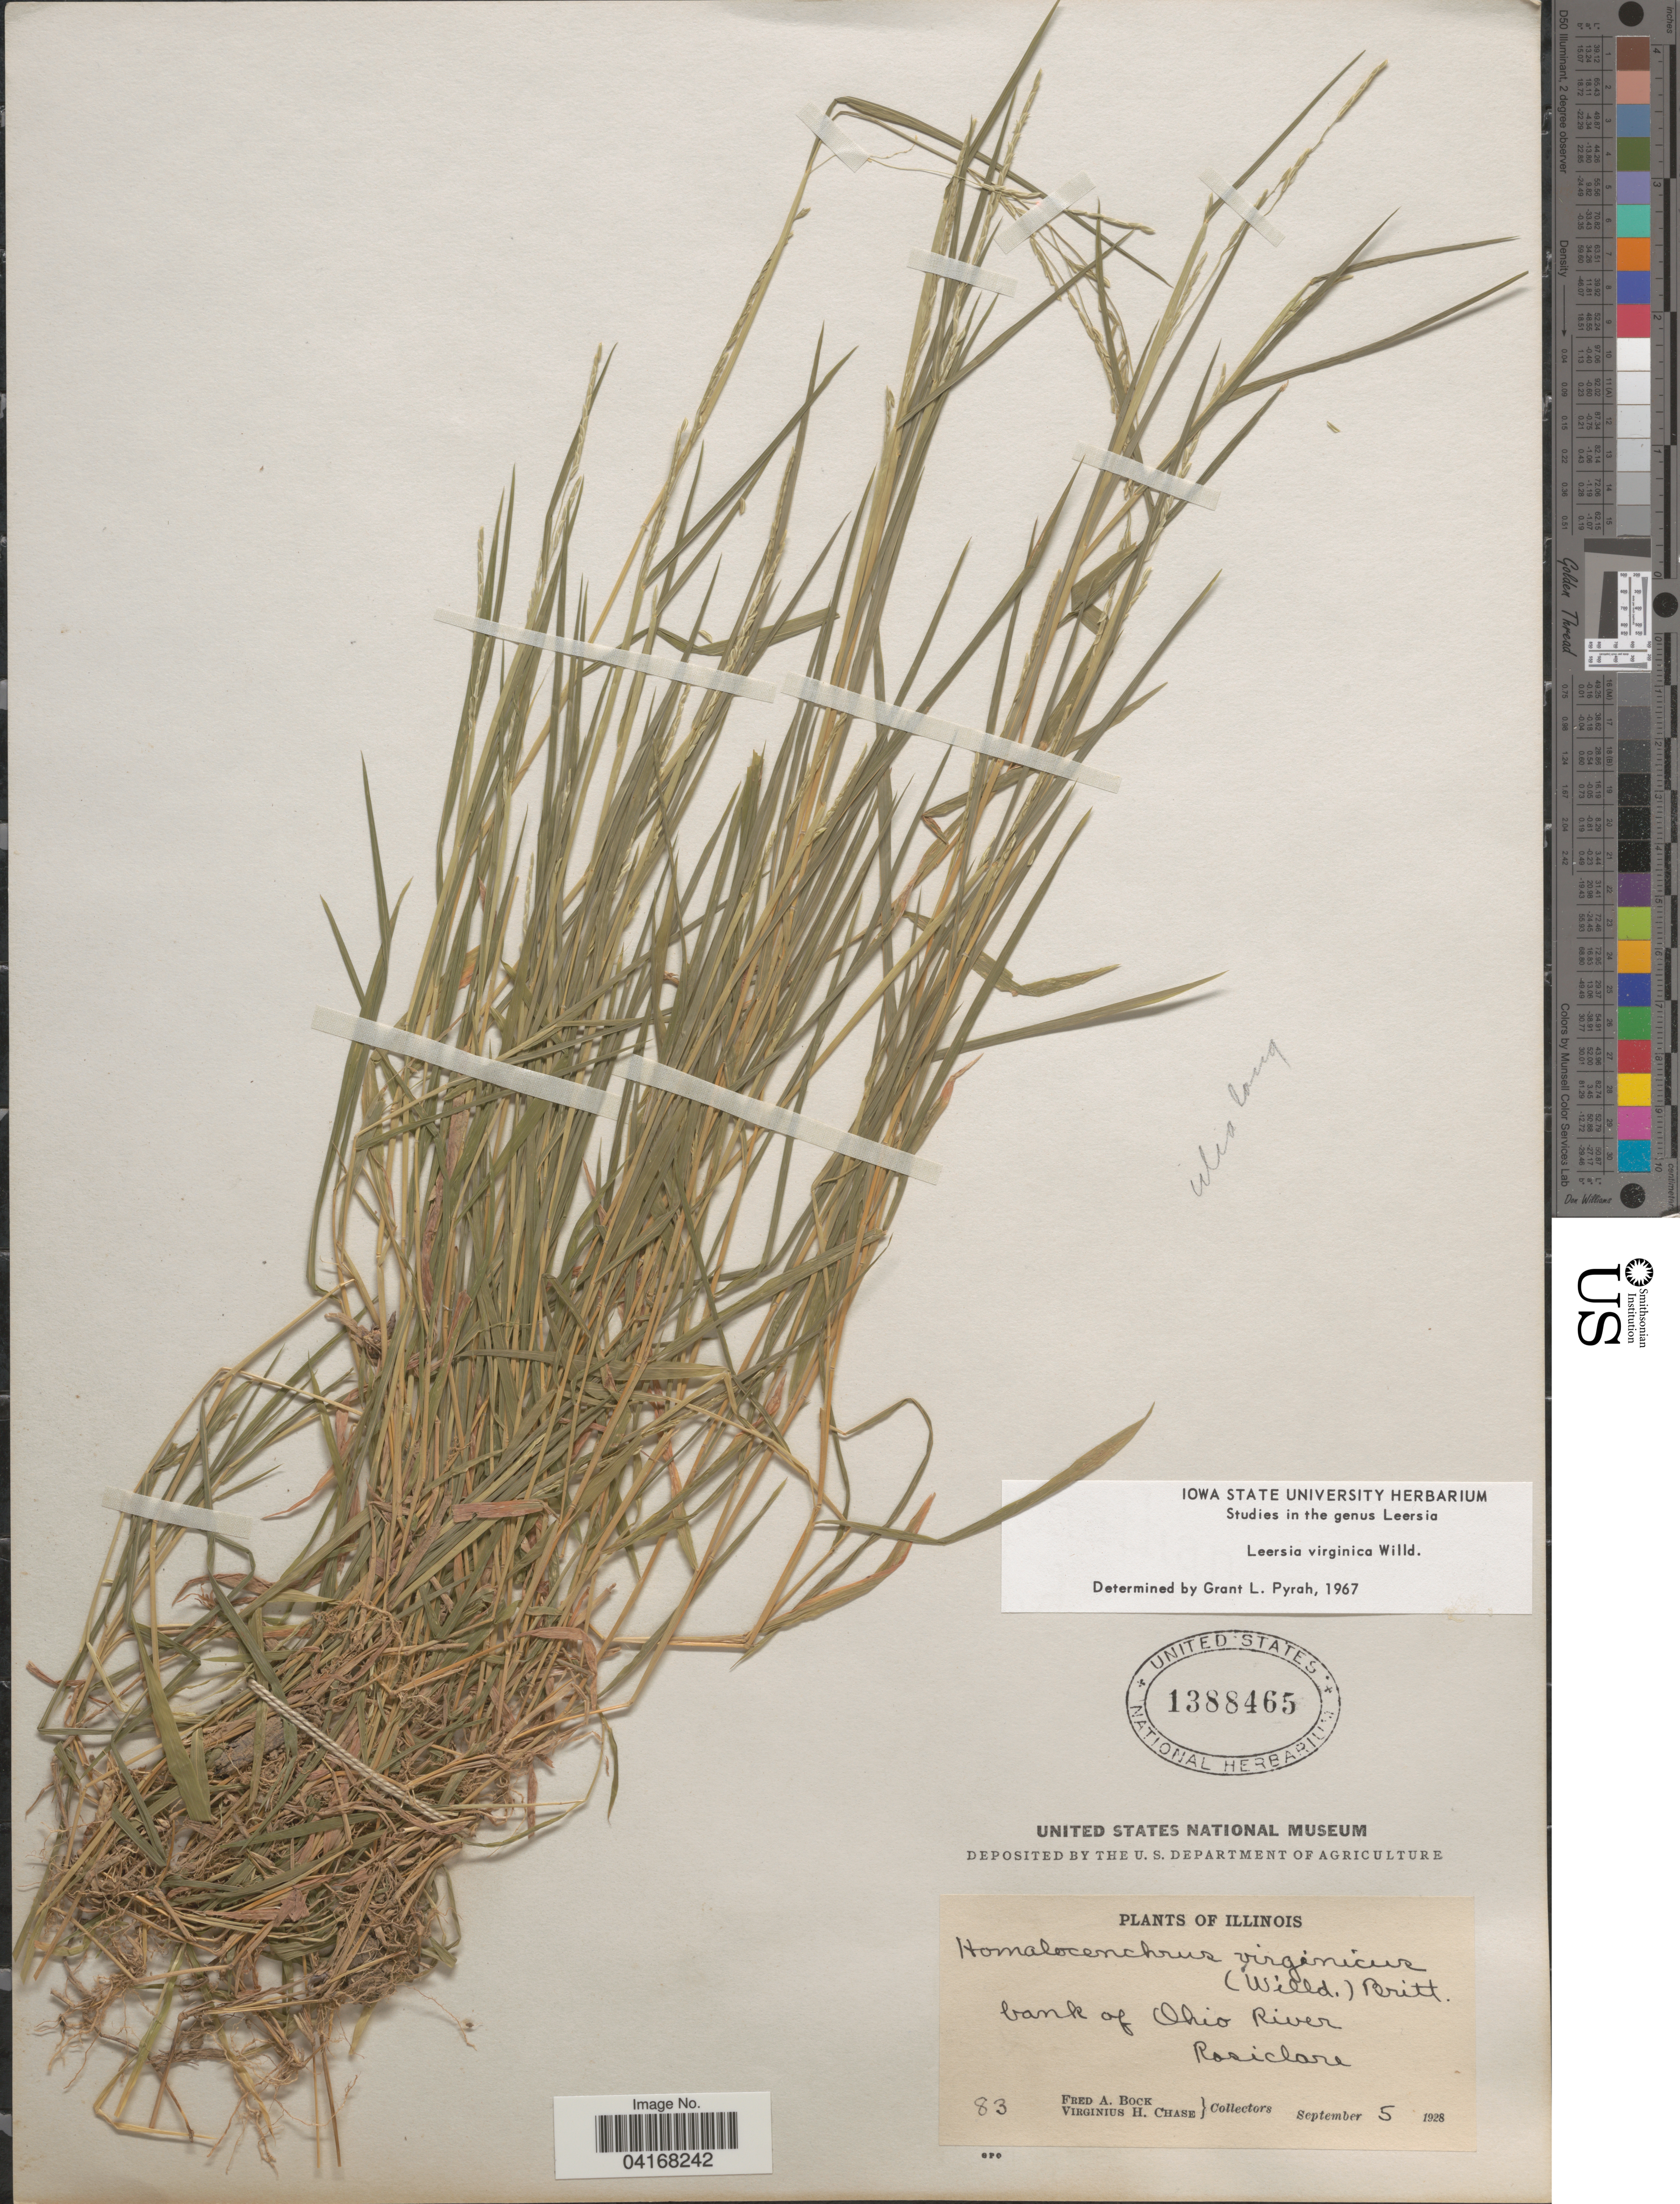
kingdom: Plantae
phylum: Tracheophyta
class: Liliopsida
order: Poales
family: Poaceae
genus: Leersia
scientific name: Leersia virginica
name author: Willd.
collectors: F. Bock & V. H. Chase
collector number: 83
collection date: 1928-09-05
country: United States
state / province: Illinois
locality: Bank of Ohio River. Rosiclare.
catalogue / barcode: US 1388465